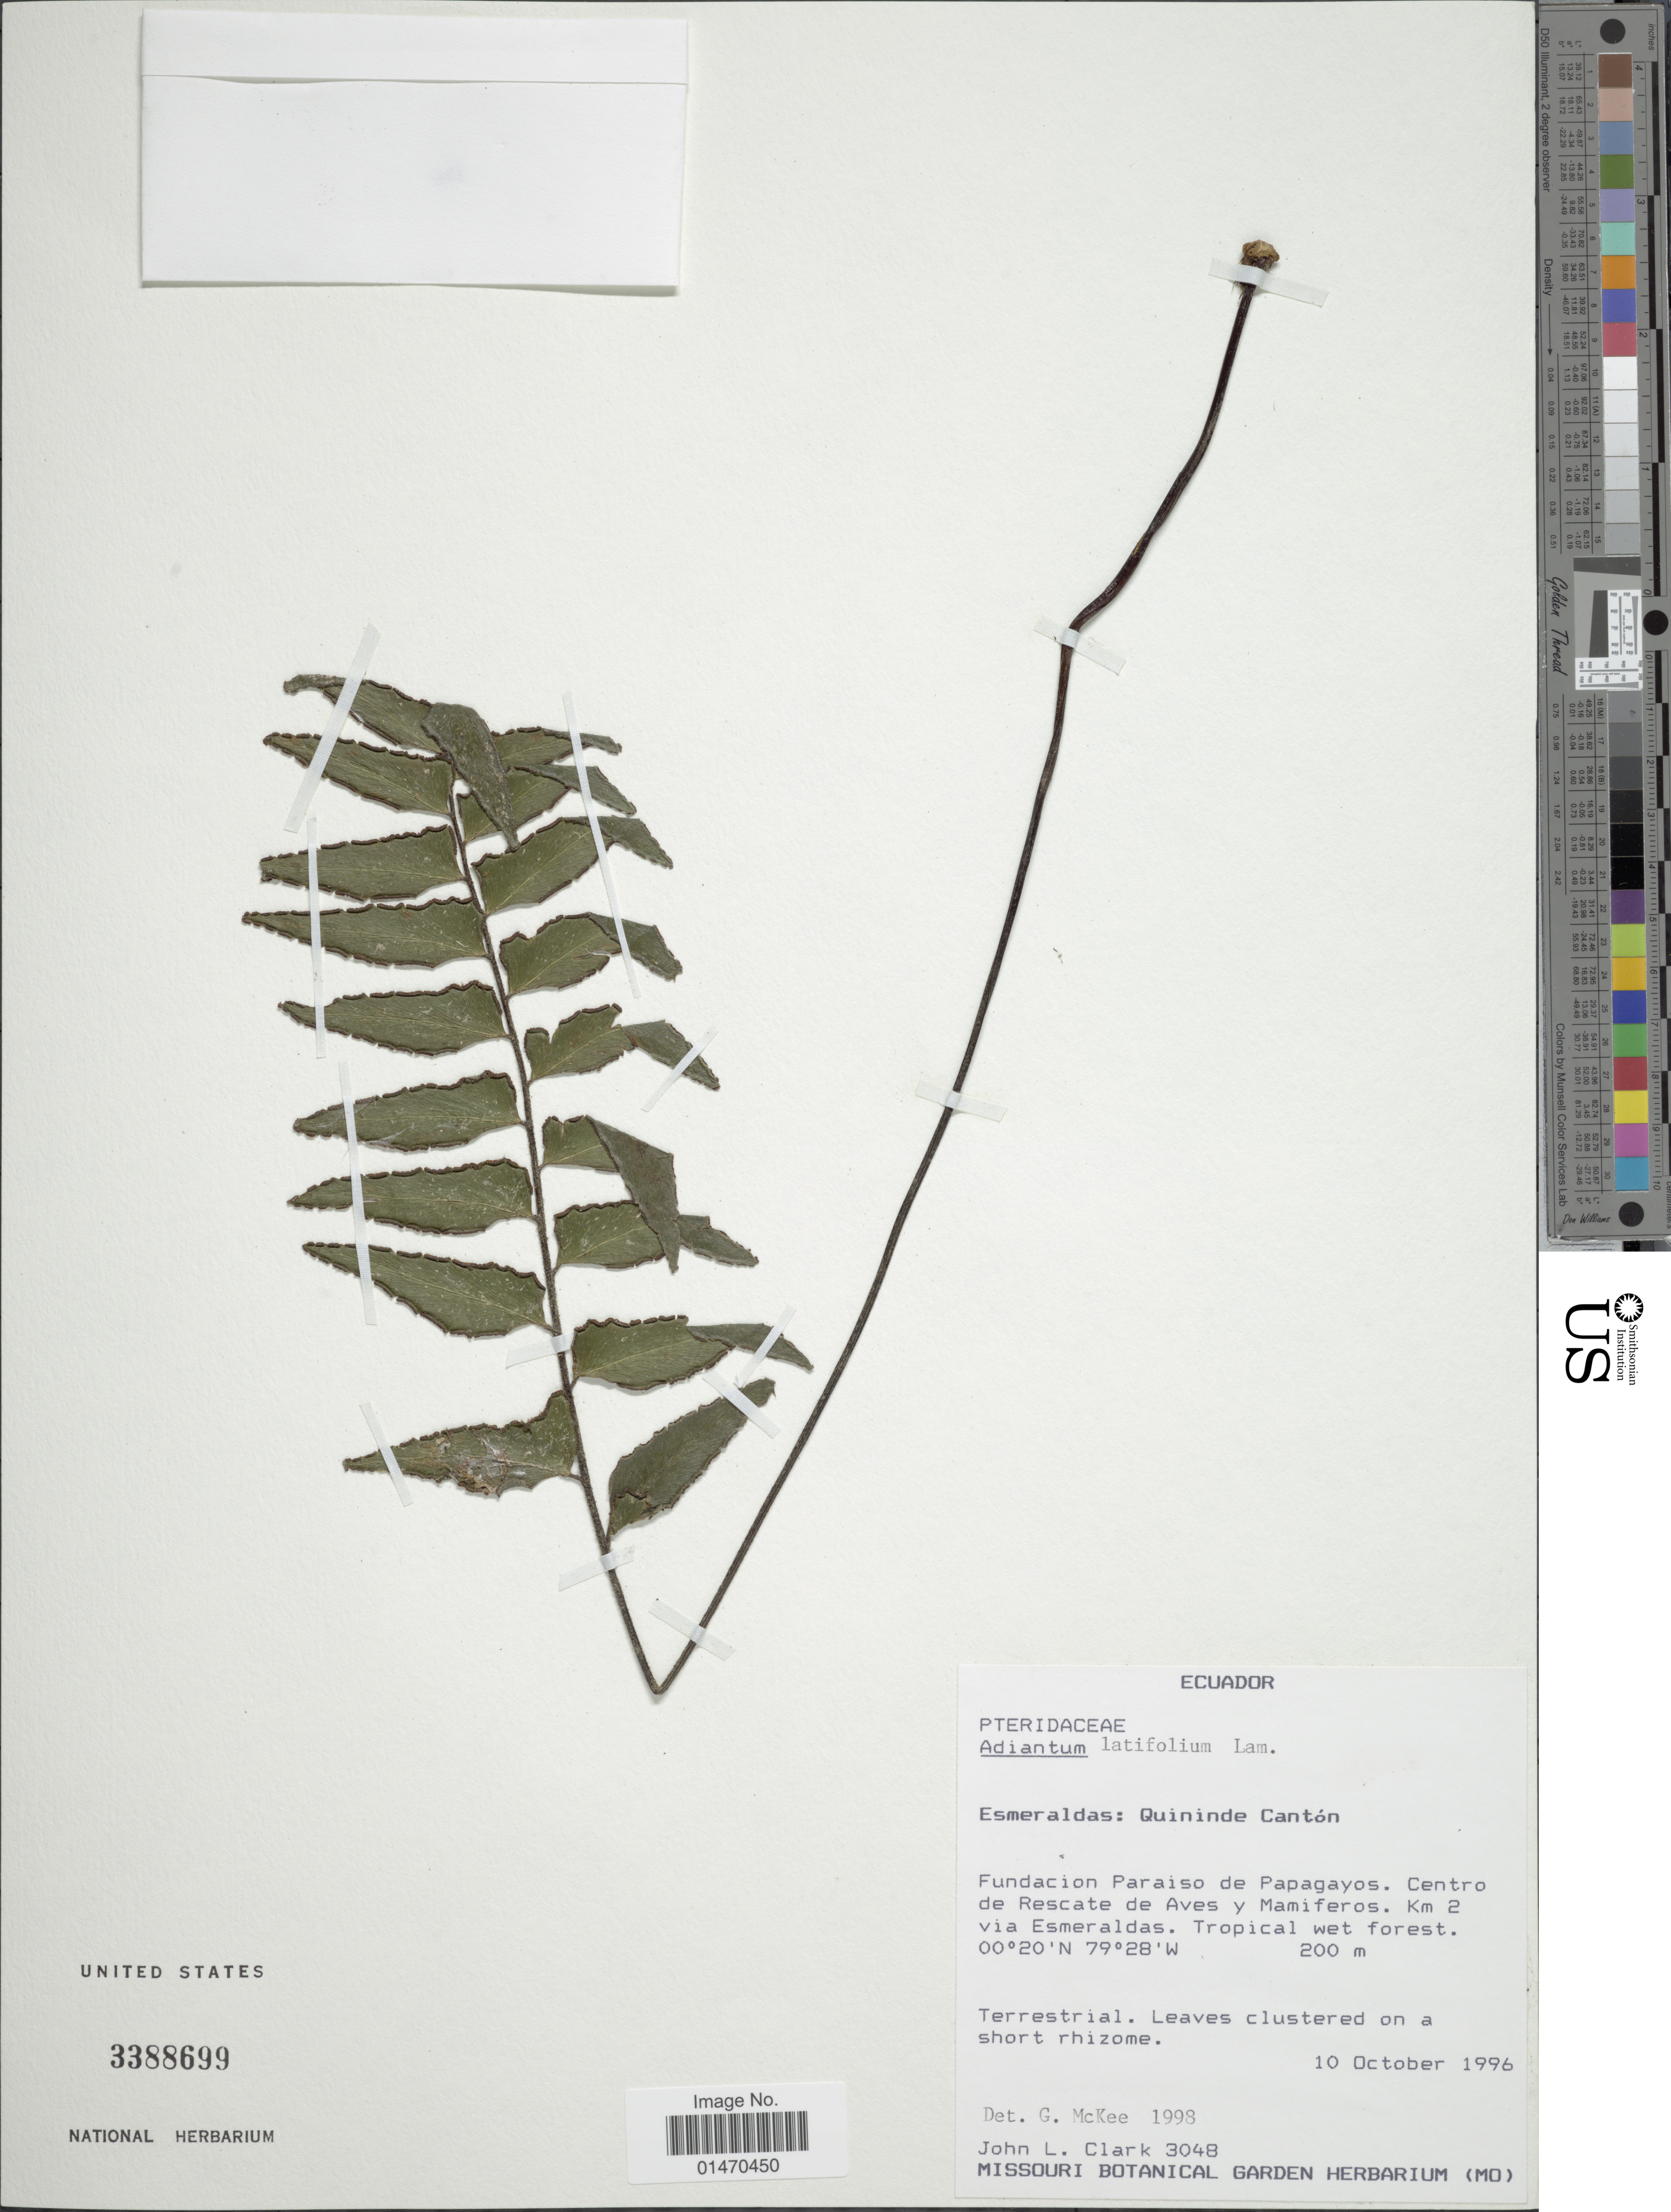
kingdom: Plantae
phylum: Tracheophyta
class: Polypodiopsida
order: Polypodiales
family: Pteridaceae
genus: Adiantum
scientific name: Adiantum latifolium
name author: Lam.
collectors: J. L. Clark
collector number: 3048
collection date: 1996-10-10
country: Ecuador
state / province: Esmeraldas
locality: Esmeraldas: Quininde Cantón, Fundacion Paraiso de Papagayos, Centro de Rescate de Aves y Mamiferos, km 2 via Esmeraldas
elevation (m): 200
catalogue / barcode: US 3388699